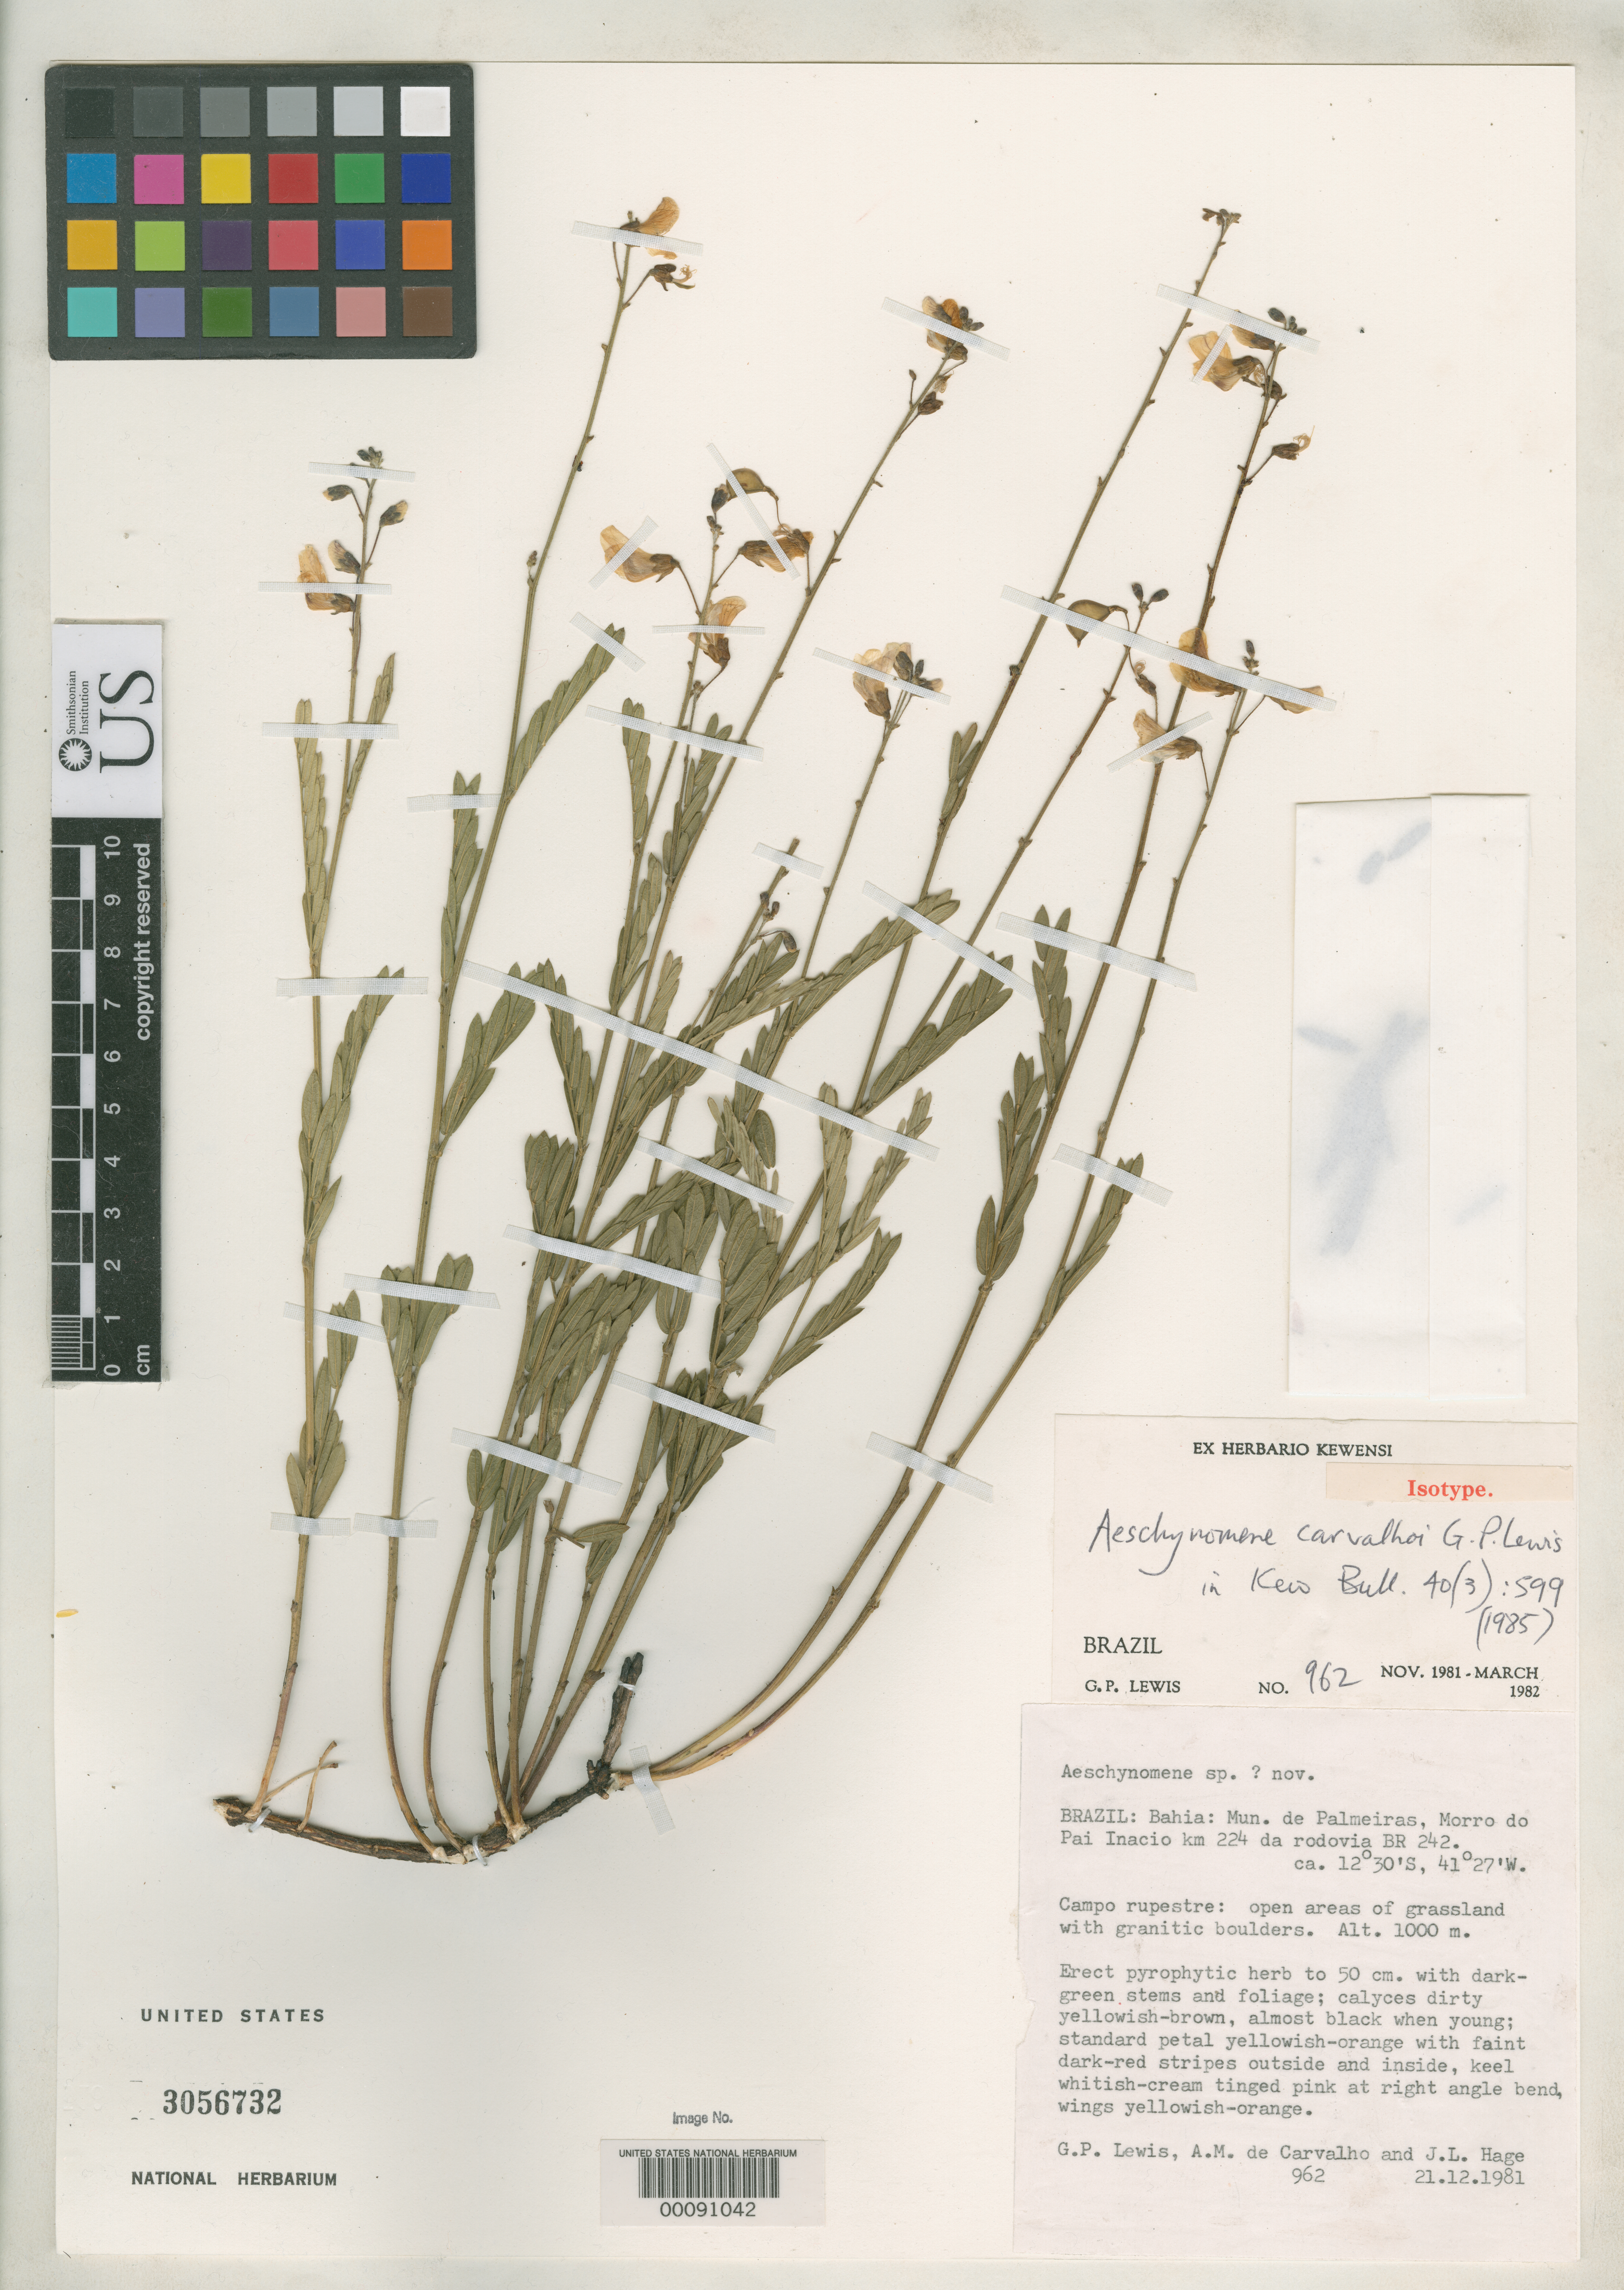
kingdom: Plantae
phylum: Tracheophyta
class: Magnoliopsida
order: Fabales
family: Fabaceae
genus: Aeschynomene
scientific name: Aeschynomene carvalhoi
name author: G.P. Lewis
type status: Isotype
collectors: G. P. Lewis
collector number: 962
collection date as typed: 21 Dec 1981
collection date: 1981-12-21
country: Brazil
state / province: Bahia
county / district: Palmeiras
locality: Morro do Pai Inacio, km. 224 on BR 242.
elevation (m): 1000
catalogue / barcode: US 3056732